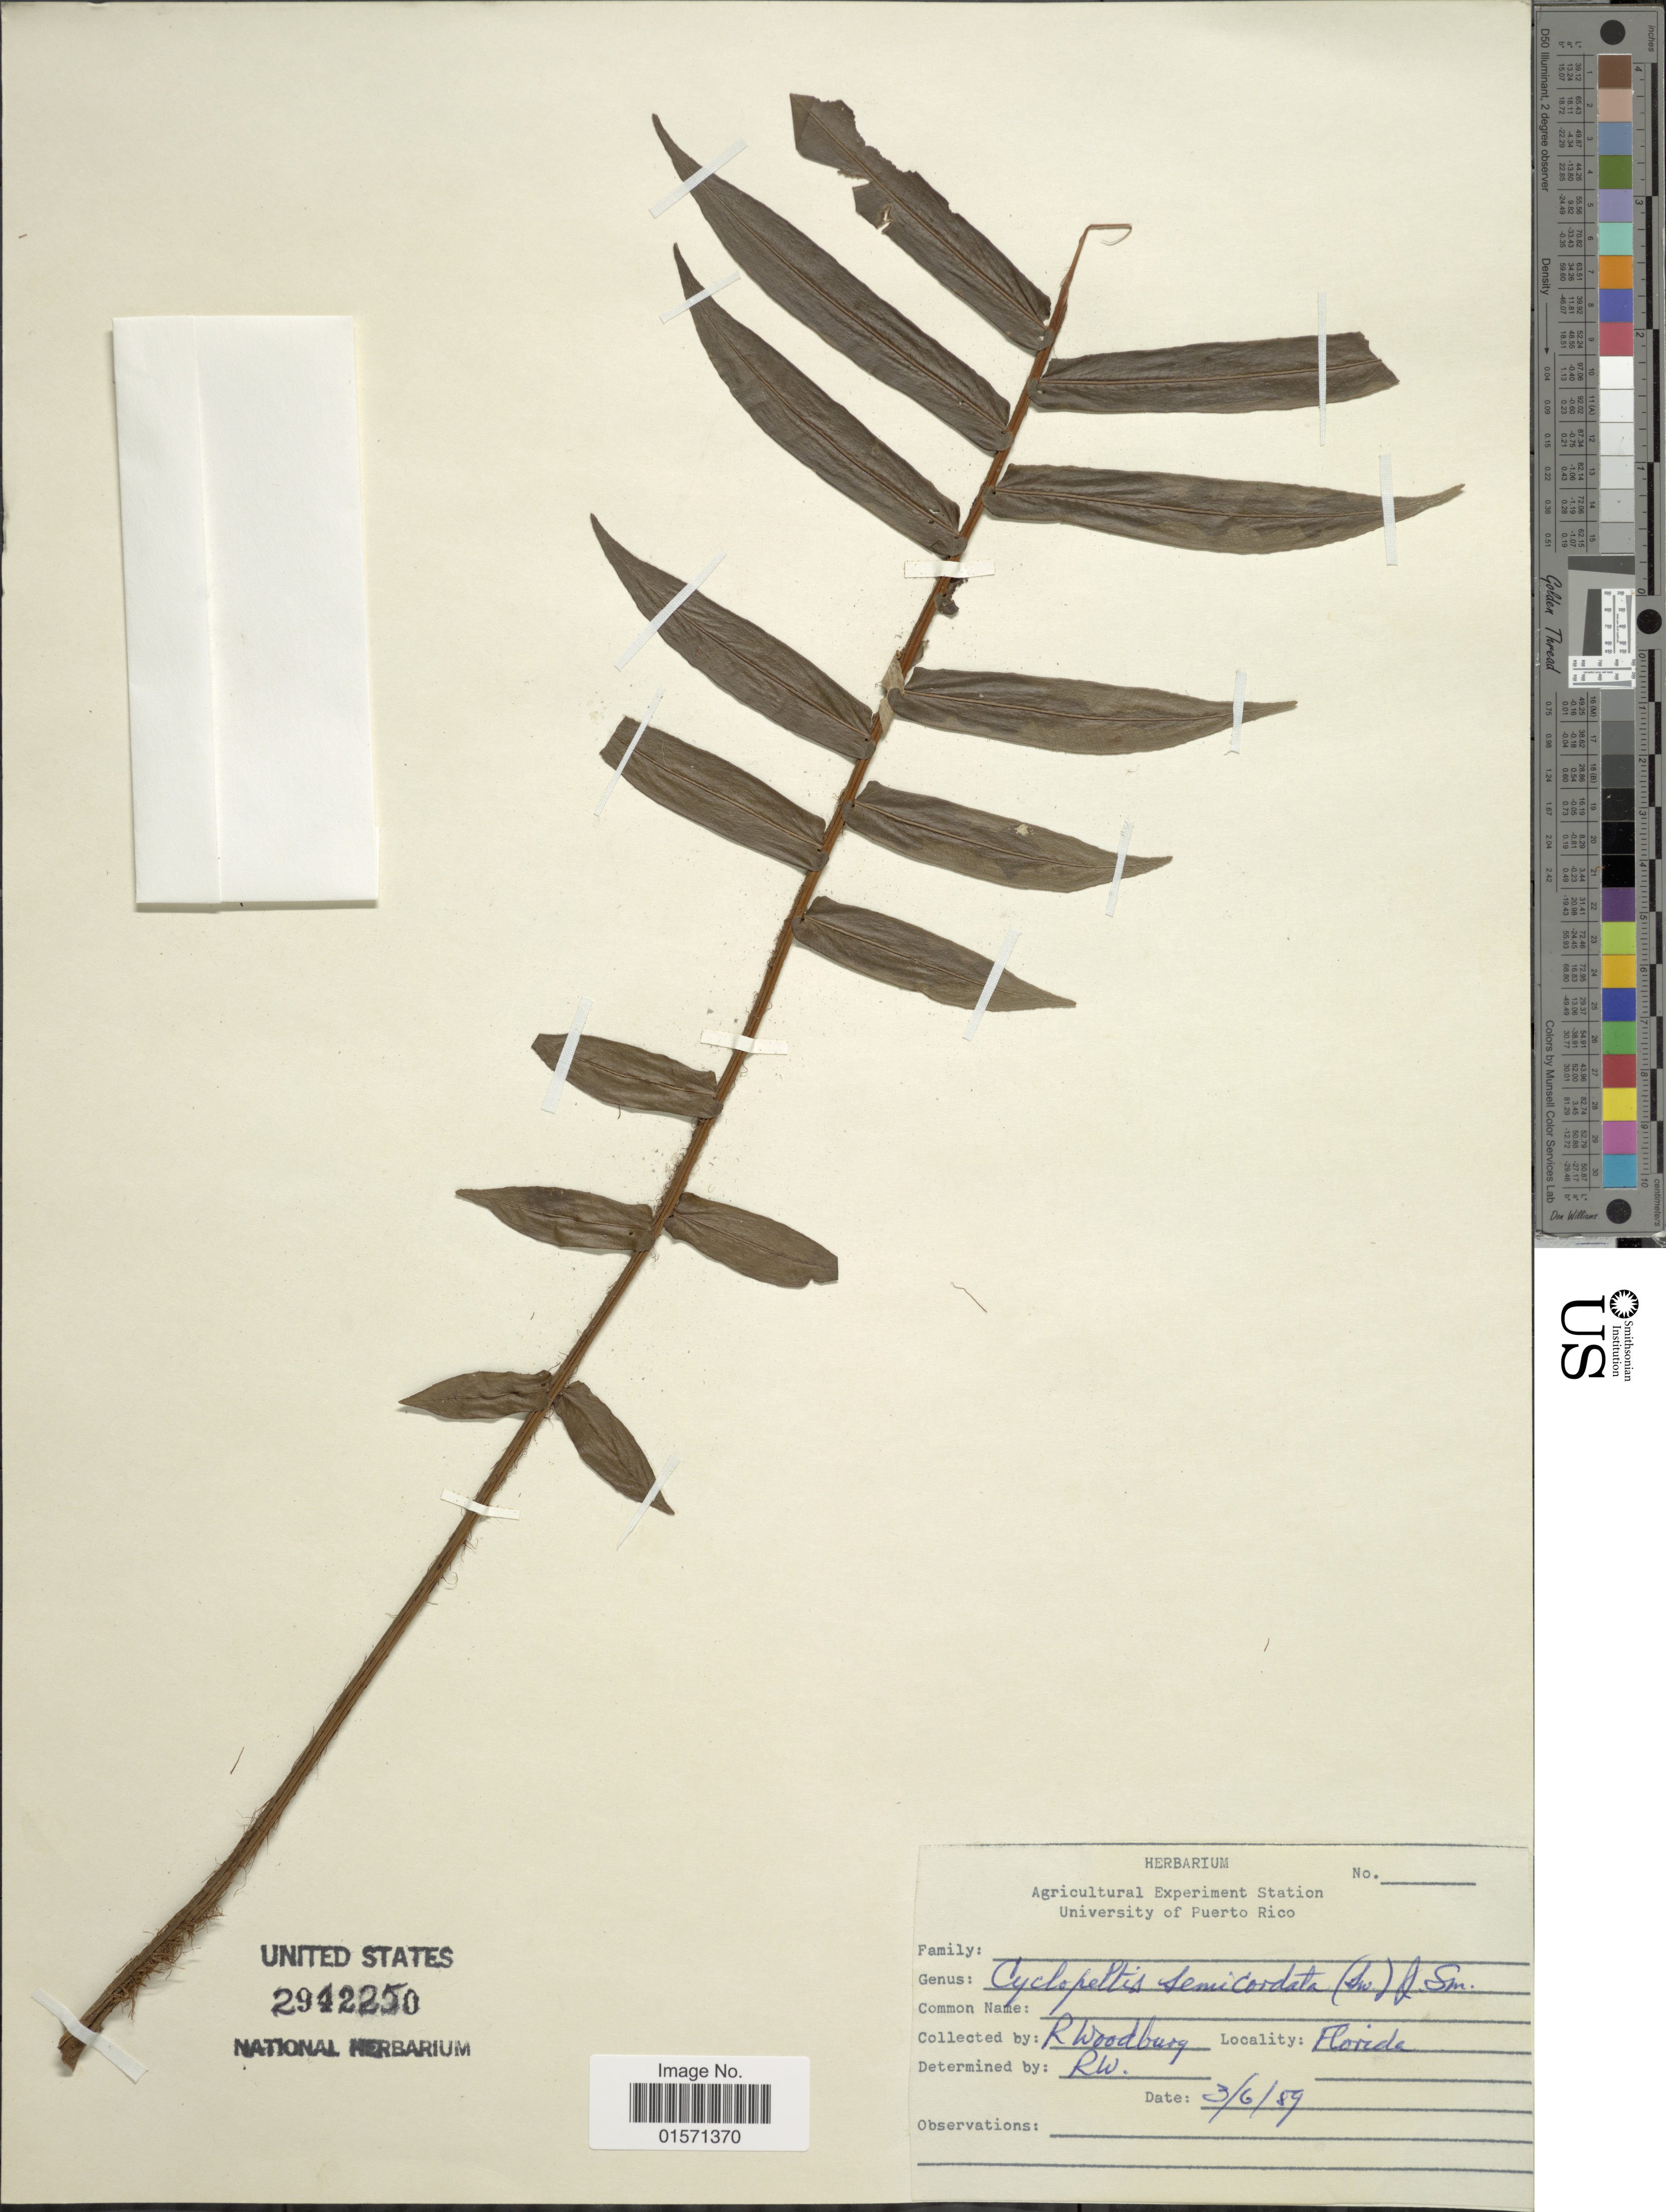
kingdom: Plantae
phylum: Tracheophyta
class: Polypodiopsida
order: Polypodiales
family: Lomariopsidaceae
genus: Cyclopeltis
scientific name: Cyclopeltis semicordata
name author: (Sw.) J. Sm.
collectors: R. O. Woodbury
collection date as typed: Transcribed d/m/y: 3/6/89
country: Puerto Rico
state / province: Florida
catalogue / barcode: US 2942250